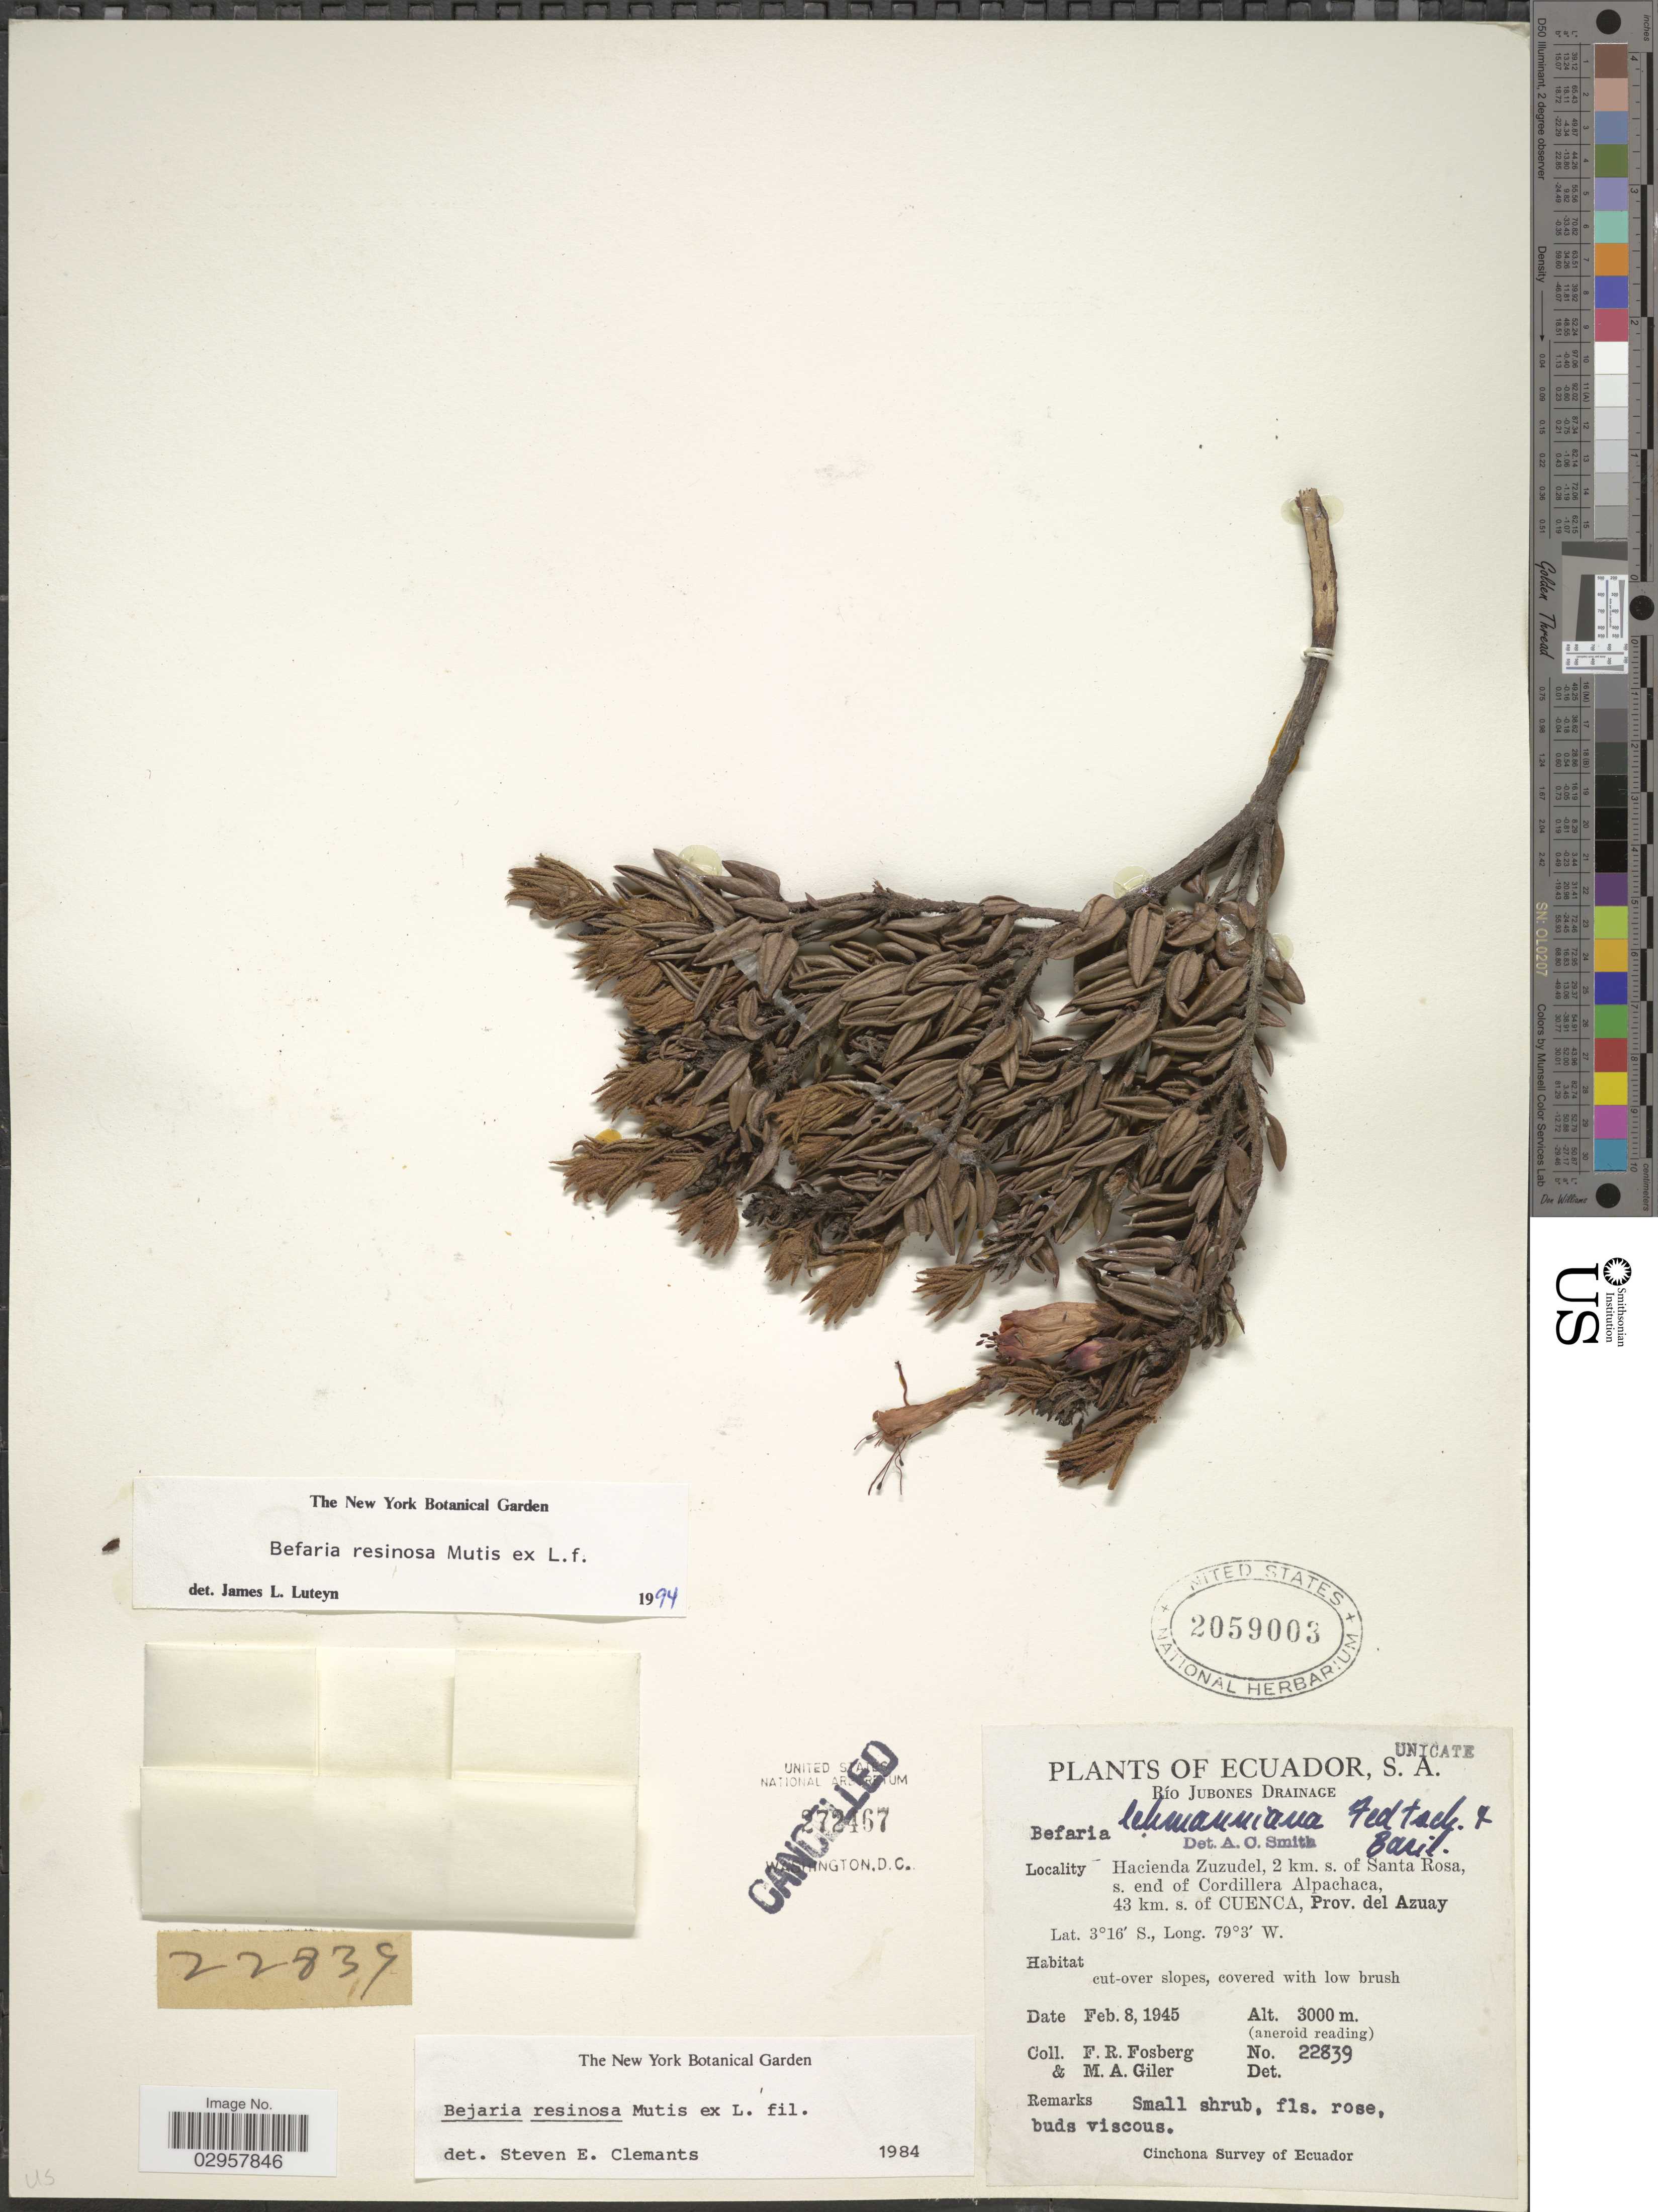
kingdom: Plantae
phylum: Tracheophyta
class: Magnoliopsida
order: Ericales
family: Ericaceae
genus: Befaria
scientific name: Befaria resinosa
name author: Mutis ex L. f.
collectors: F. R. Fosberg & M. Giler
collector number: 22839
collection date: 1945-02-08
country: Ecuador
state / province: Azuay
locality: Río Jubones Drainage. Hacienda Zuzudel, 2 km. s. of Santa Rosa, s. end of Cordillera Alpachaca, 43 km. s. of Cuenca, Prov. del Azuay.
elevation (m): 3000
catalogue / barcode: US 2059003